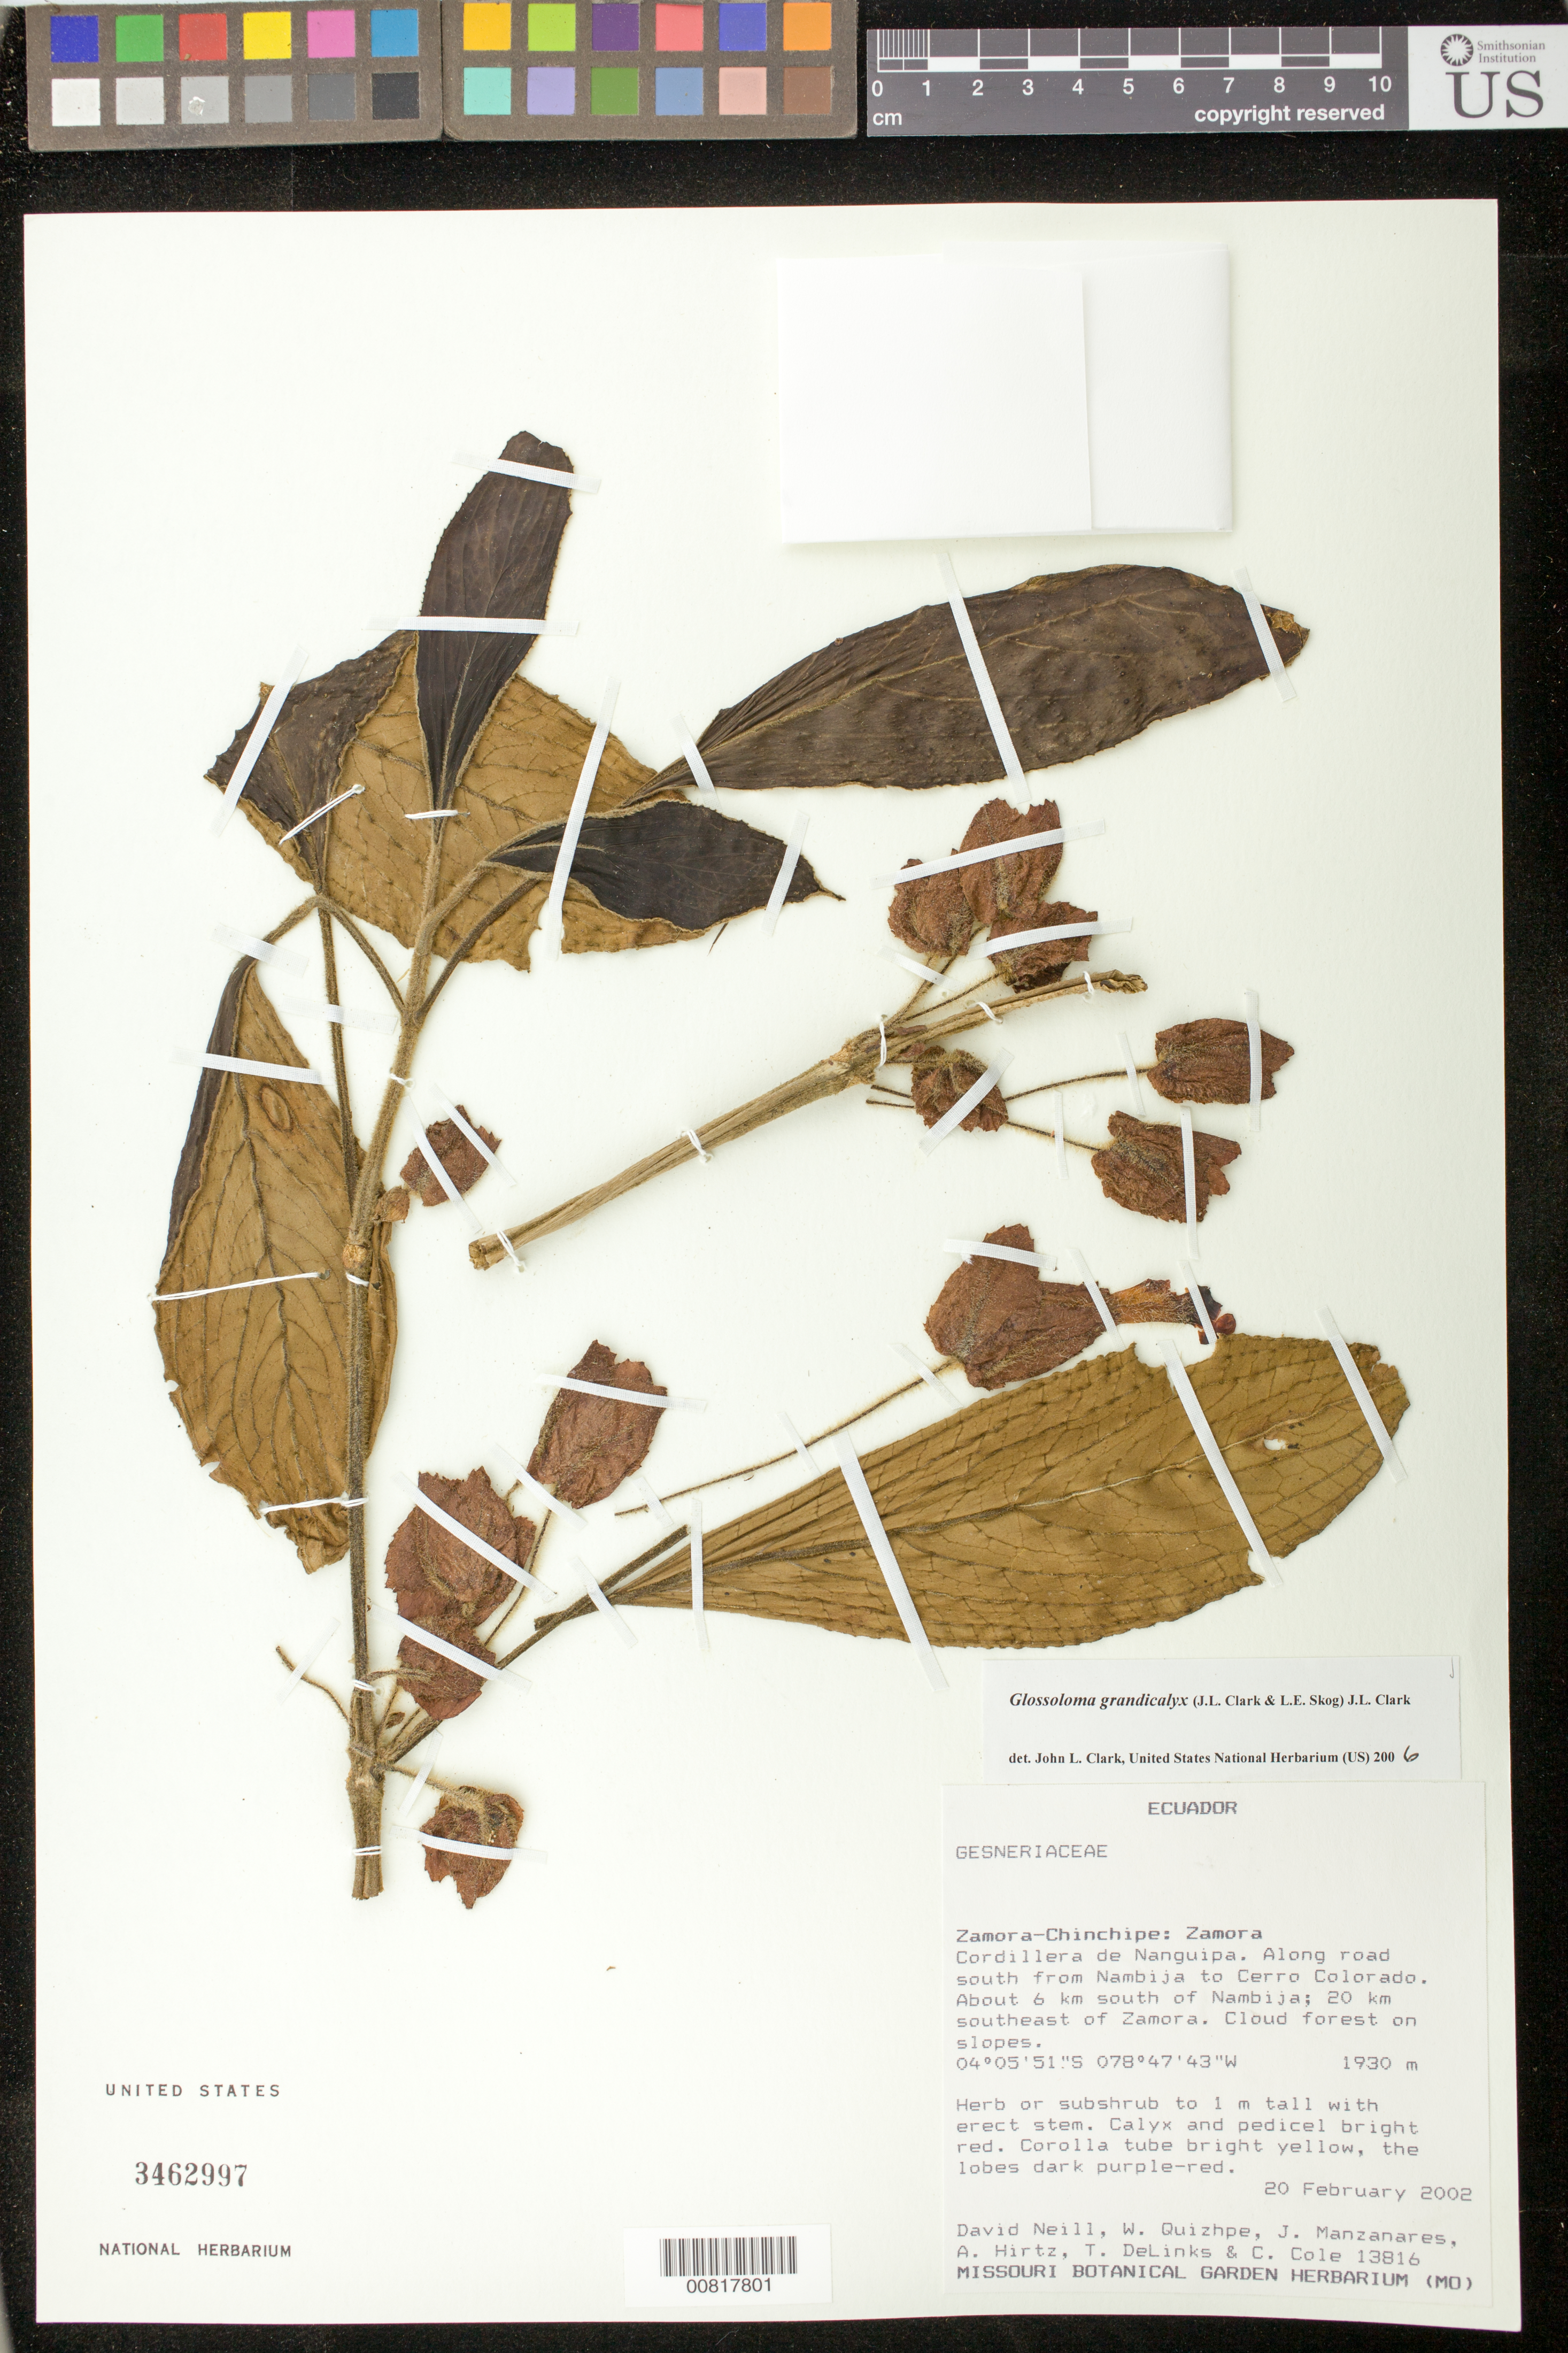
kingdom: Plantae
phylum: Tracheophyta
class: Magnoliopsida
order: Lamiales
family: Gesneriaceae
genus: Glossoloma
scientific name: Glossoloma grandicalyx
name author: (J.L. Clark & L.E. Skog) J.L. Clark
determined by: Clark, J. L., (SEL), The Marie Selby Botanical Garden (UNITED STATES)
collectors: D. A. Neill, W. Quizhpe, J. Manzanares, A. Hirtz, T. Delinks & C. Cole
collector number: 13816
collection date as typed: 20 Feb 2002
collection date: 2002-02-20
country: Ecuador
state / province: Morona-Santiago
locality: Zamora-Chinchipe: Zamora. Cordillera de Nanguipa. Along road south from Nambija to Cerro Colorado. About 6 km south of Nambija; 20 km southeast of Zamora.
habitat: Cloud forest on slopes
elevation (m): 1930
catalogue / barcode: US 3462997